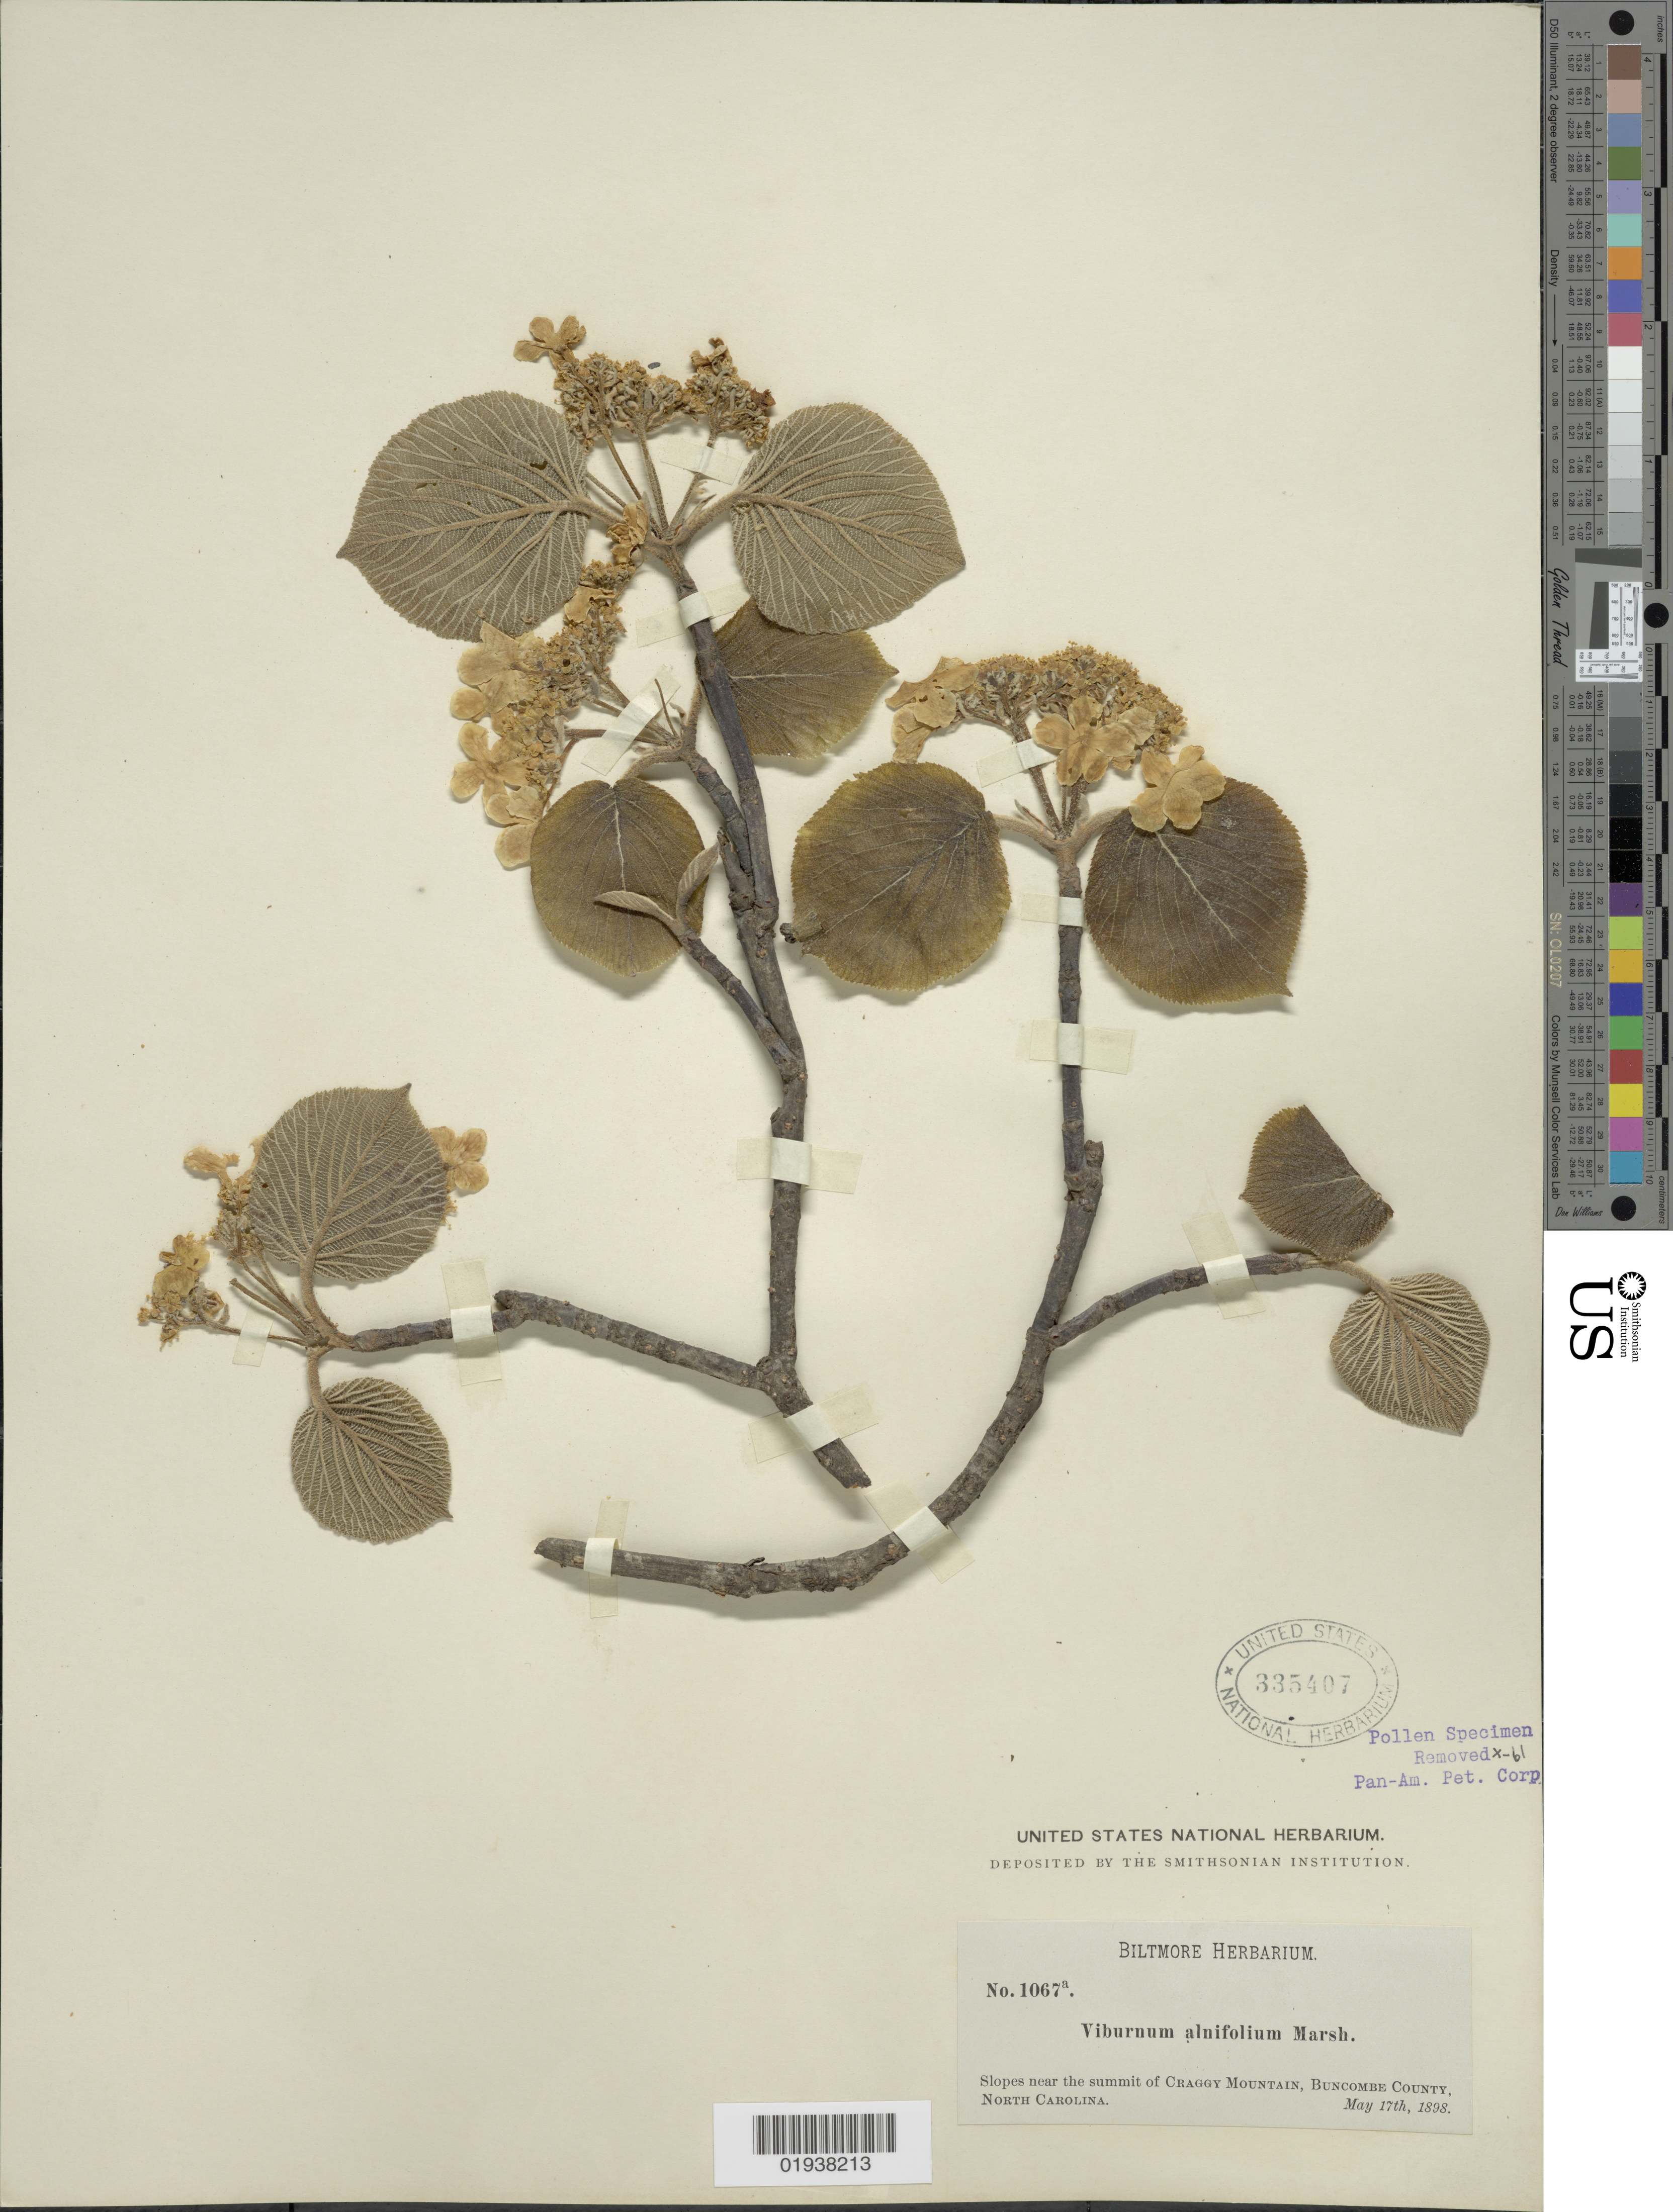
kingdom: Plantae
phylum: Tracheophyta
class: Magnoliopsida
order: Dipsacales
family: Viburnaceae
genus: Viburnum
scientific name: Viburnum alnifolium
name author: Marshall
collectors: ex herb. Biltmore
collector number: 1067a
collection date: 1898-05-17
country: United States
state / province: North Carolina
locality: Slopes near the summit of Craggy Mountain, Buncombe County.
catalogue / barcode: US 335407